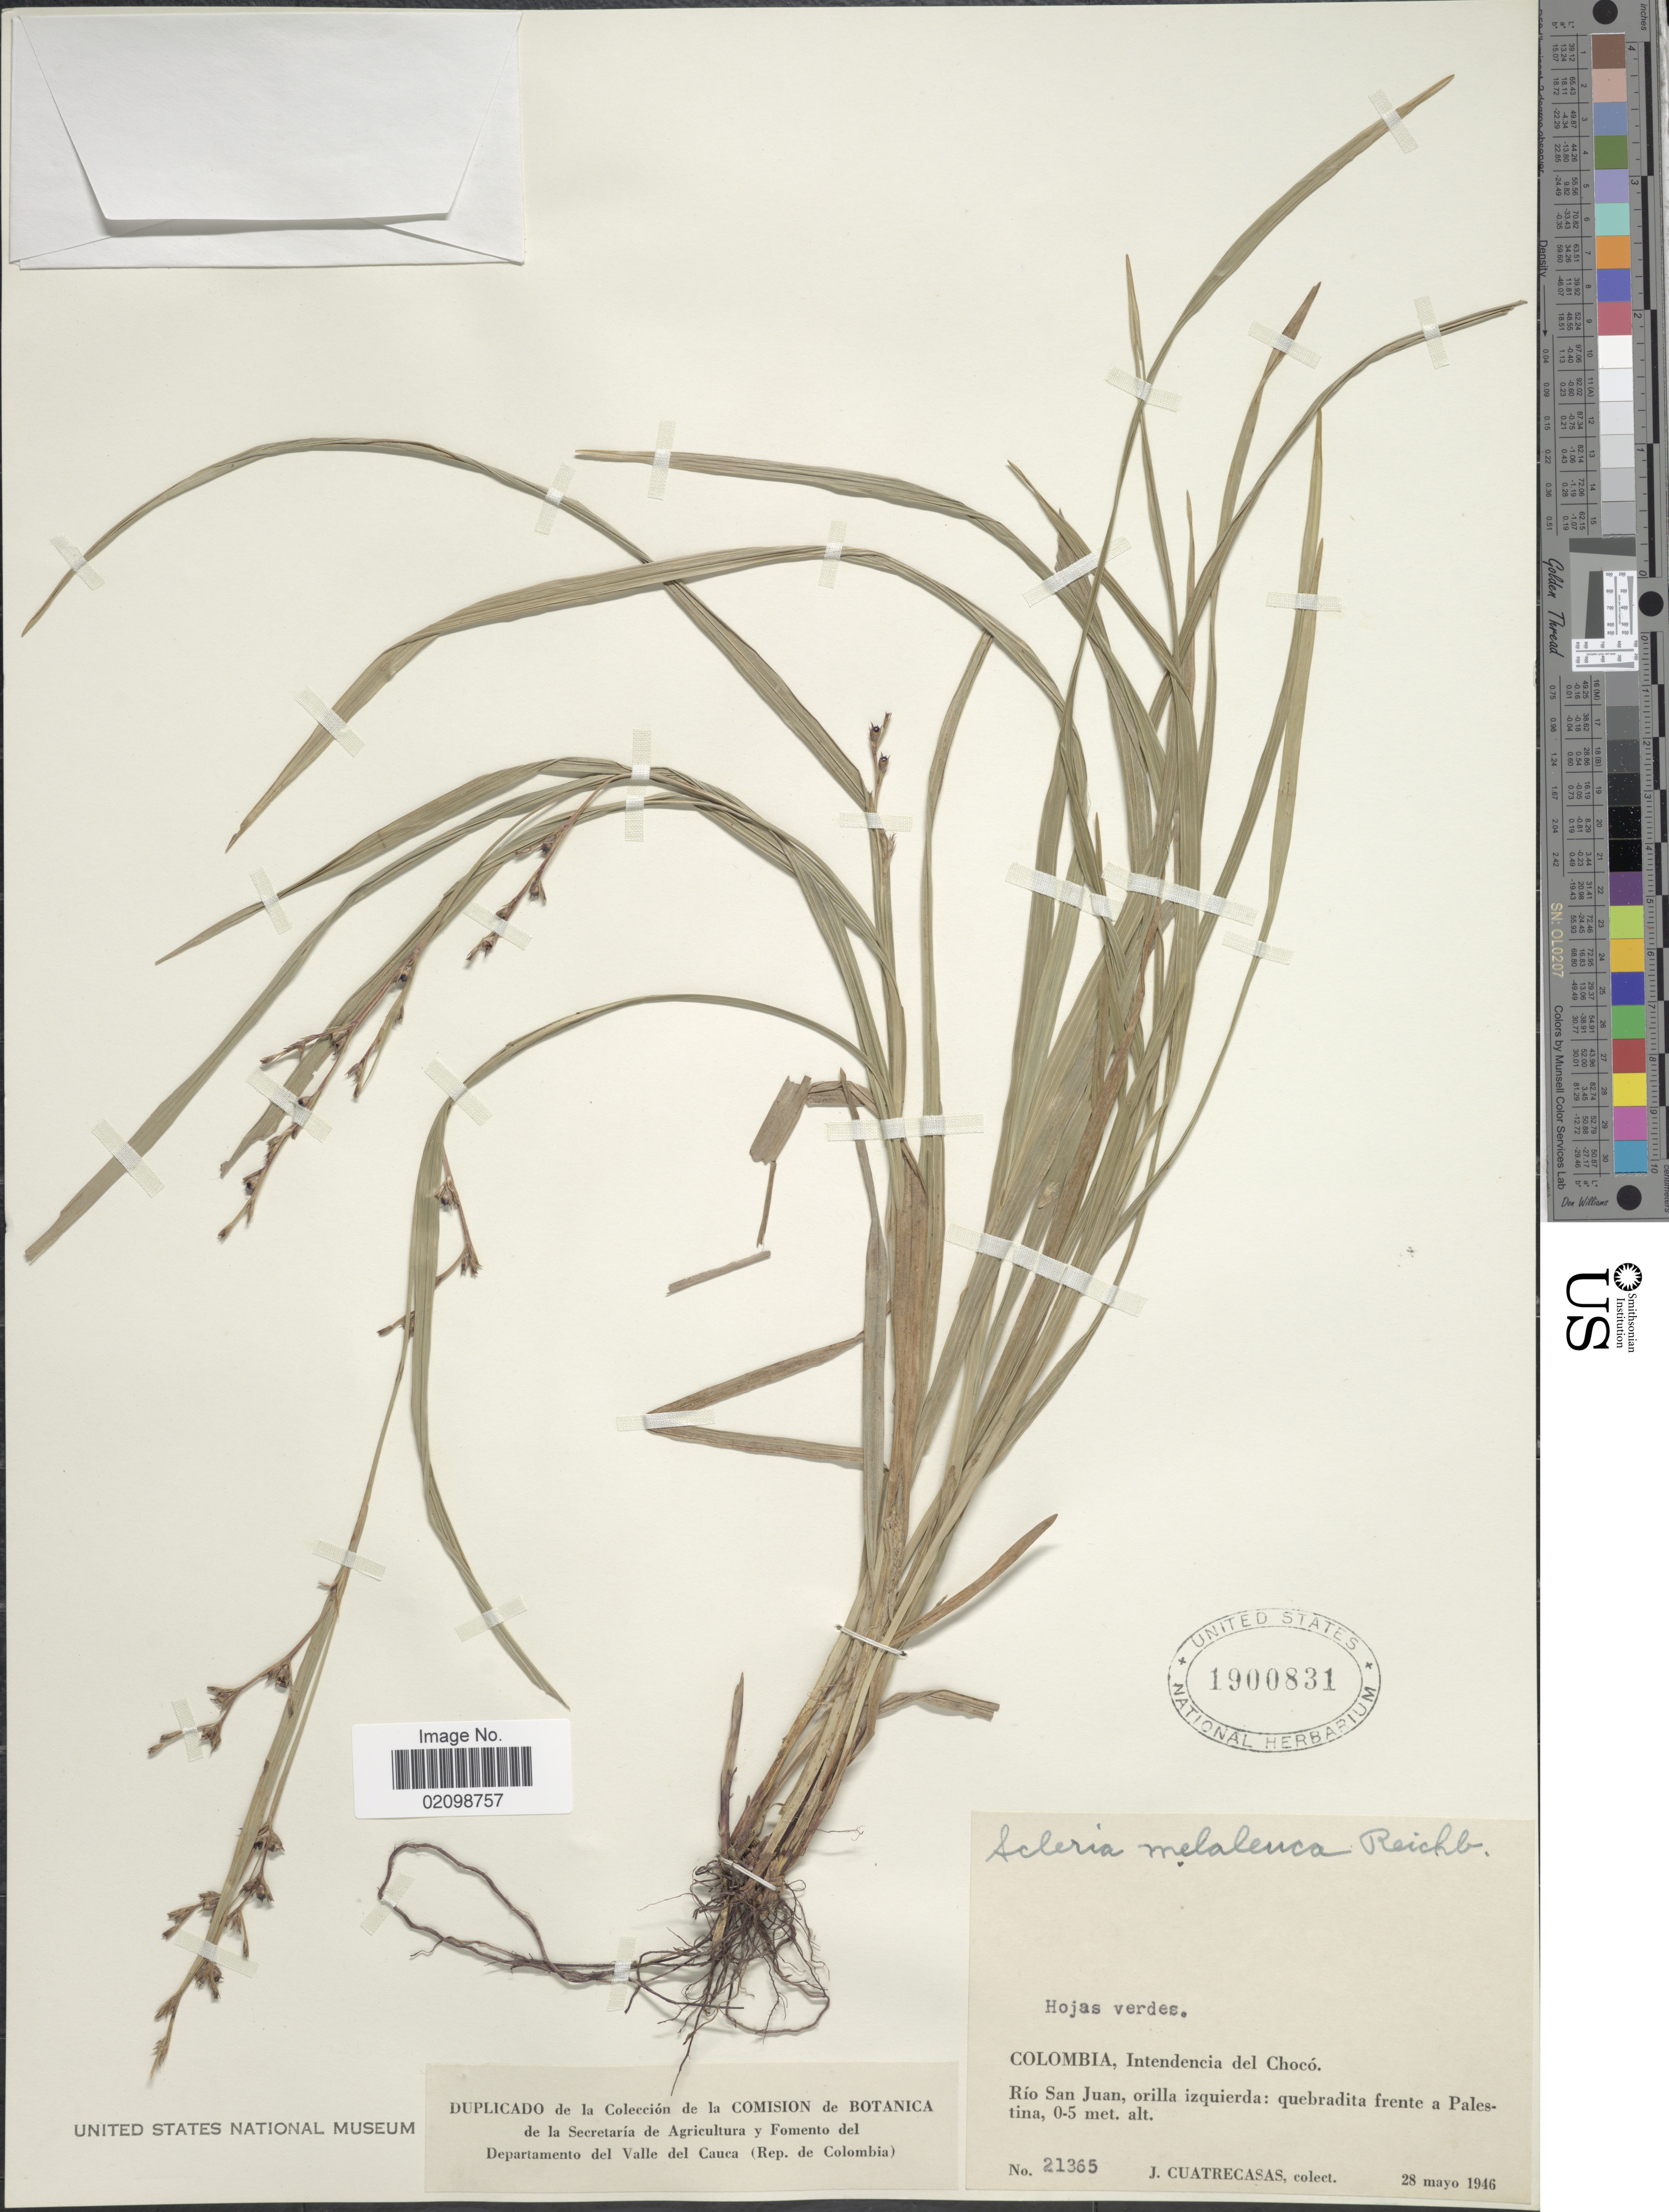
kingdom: Plantae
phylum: Tracheophyta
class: Liliopsida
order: Poales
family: Cyperaceae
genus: Scleria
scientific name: Scleria gaertneri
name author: Raddi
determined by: Strong, Mark T., (BOT), Smithsonian Institution - National Museum of Natural History (UNITED STATES)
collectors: J. Cuatrecasas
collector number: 21365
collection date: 1946-05-28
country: Colombia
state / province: Chocó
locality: Colombia, Intendencia del Choco, Rio Juan, orilla izquierda: quebradita frente a Palestina.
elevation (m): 0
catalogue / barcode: US 1900831